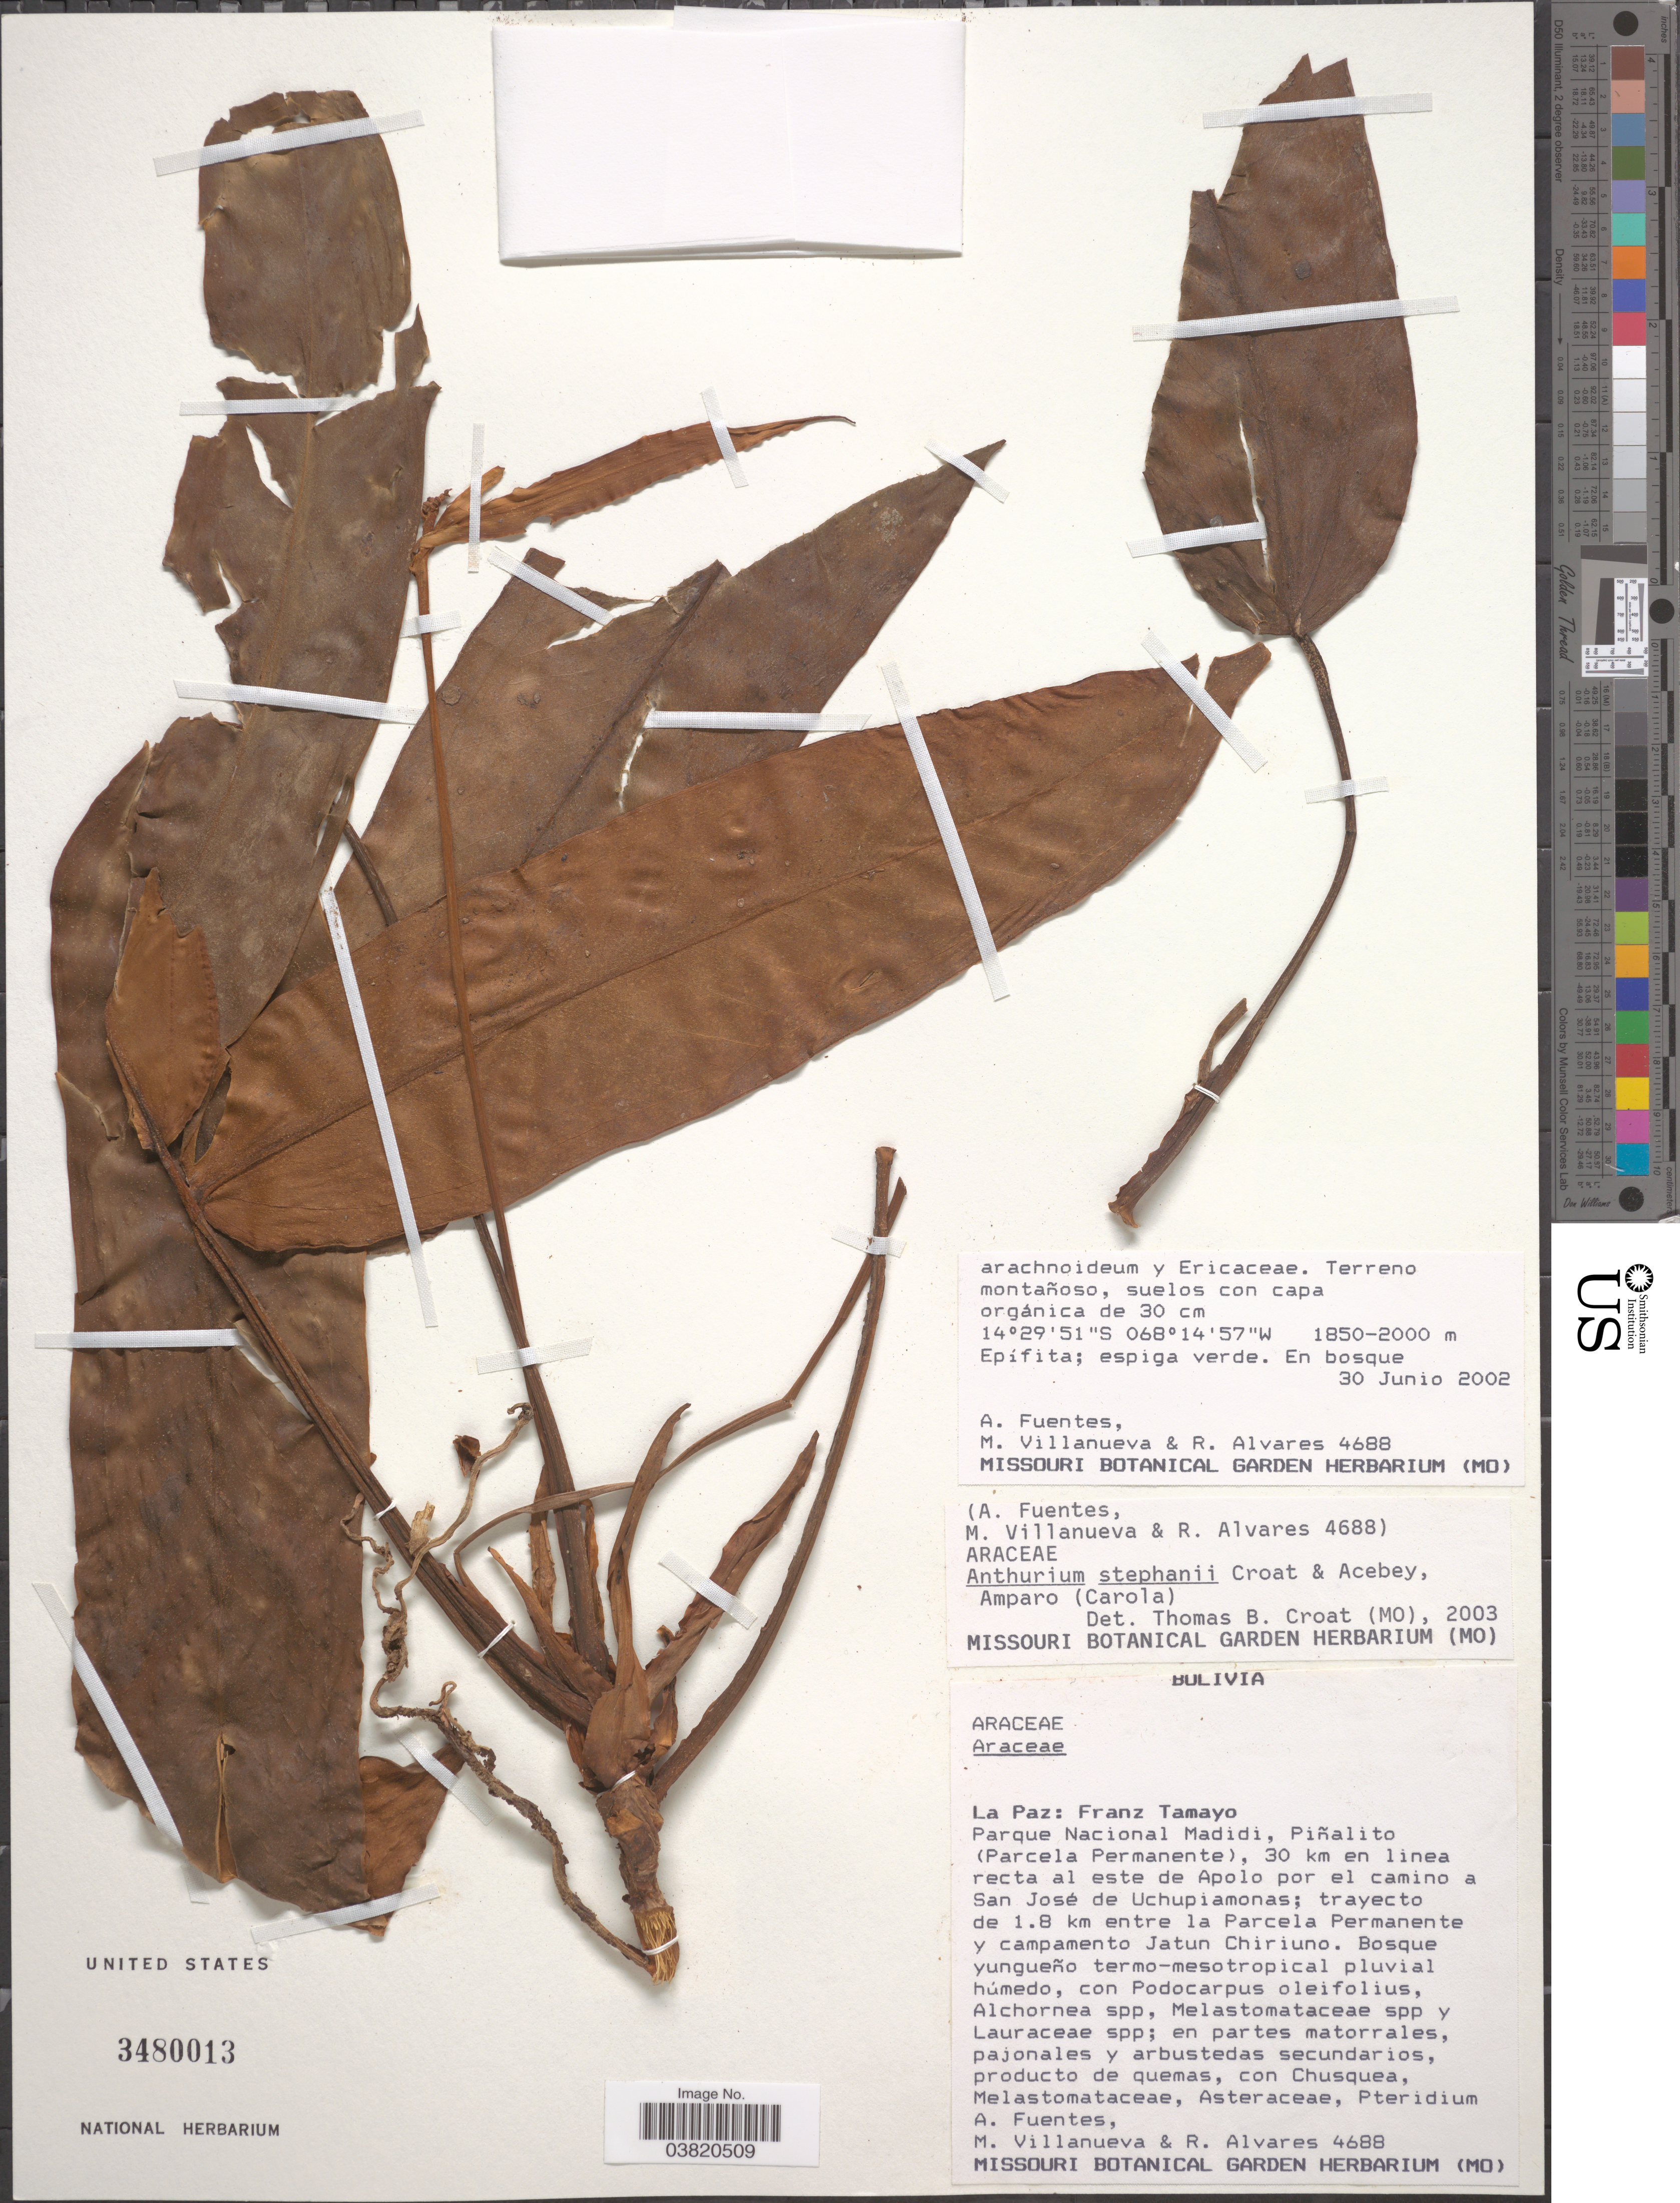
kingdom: Plantae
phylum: Tracheophyta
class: Liliopsida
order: Alismatales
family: Araceae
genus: Anthurium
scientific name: Anthurium stephanii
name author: Croat & Acebey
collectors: A. Fuentes, M. Villanueva & R. Alvares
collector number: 4688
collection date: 2002-06-30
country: Bolivia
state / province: La Paz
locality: Franz Tamayo. Parque Nacional Madidi, Piñalito (Parcela Permanente), 30 km en linea recte al este de Apolo por el camino a San José de Uchupiamonas; trayecto de 1.8 km entre la Parcela Permanente y campamento Jatun Chiriuno.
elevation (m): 1850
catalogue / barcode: US 3480013